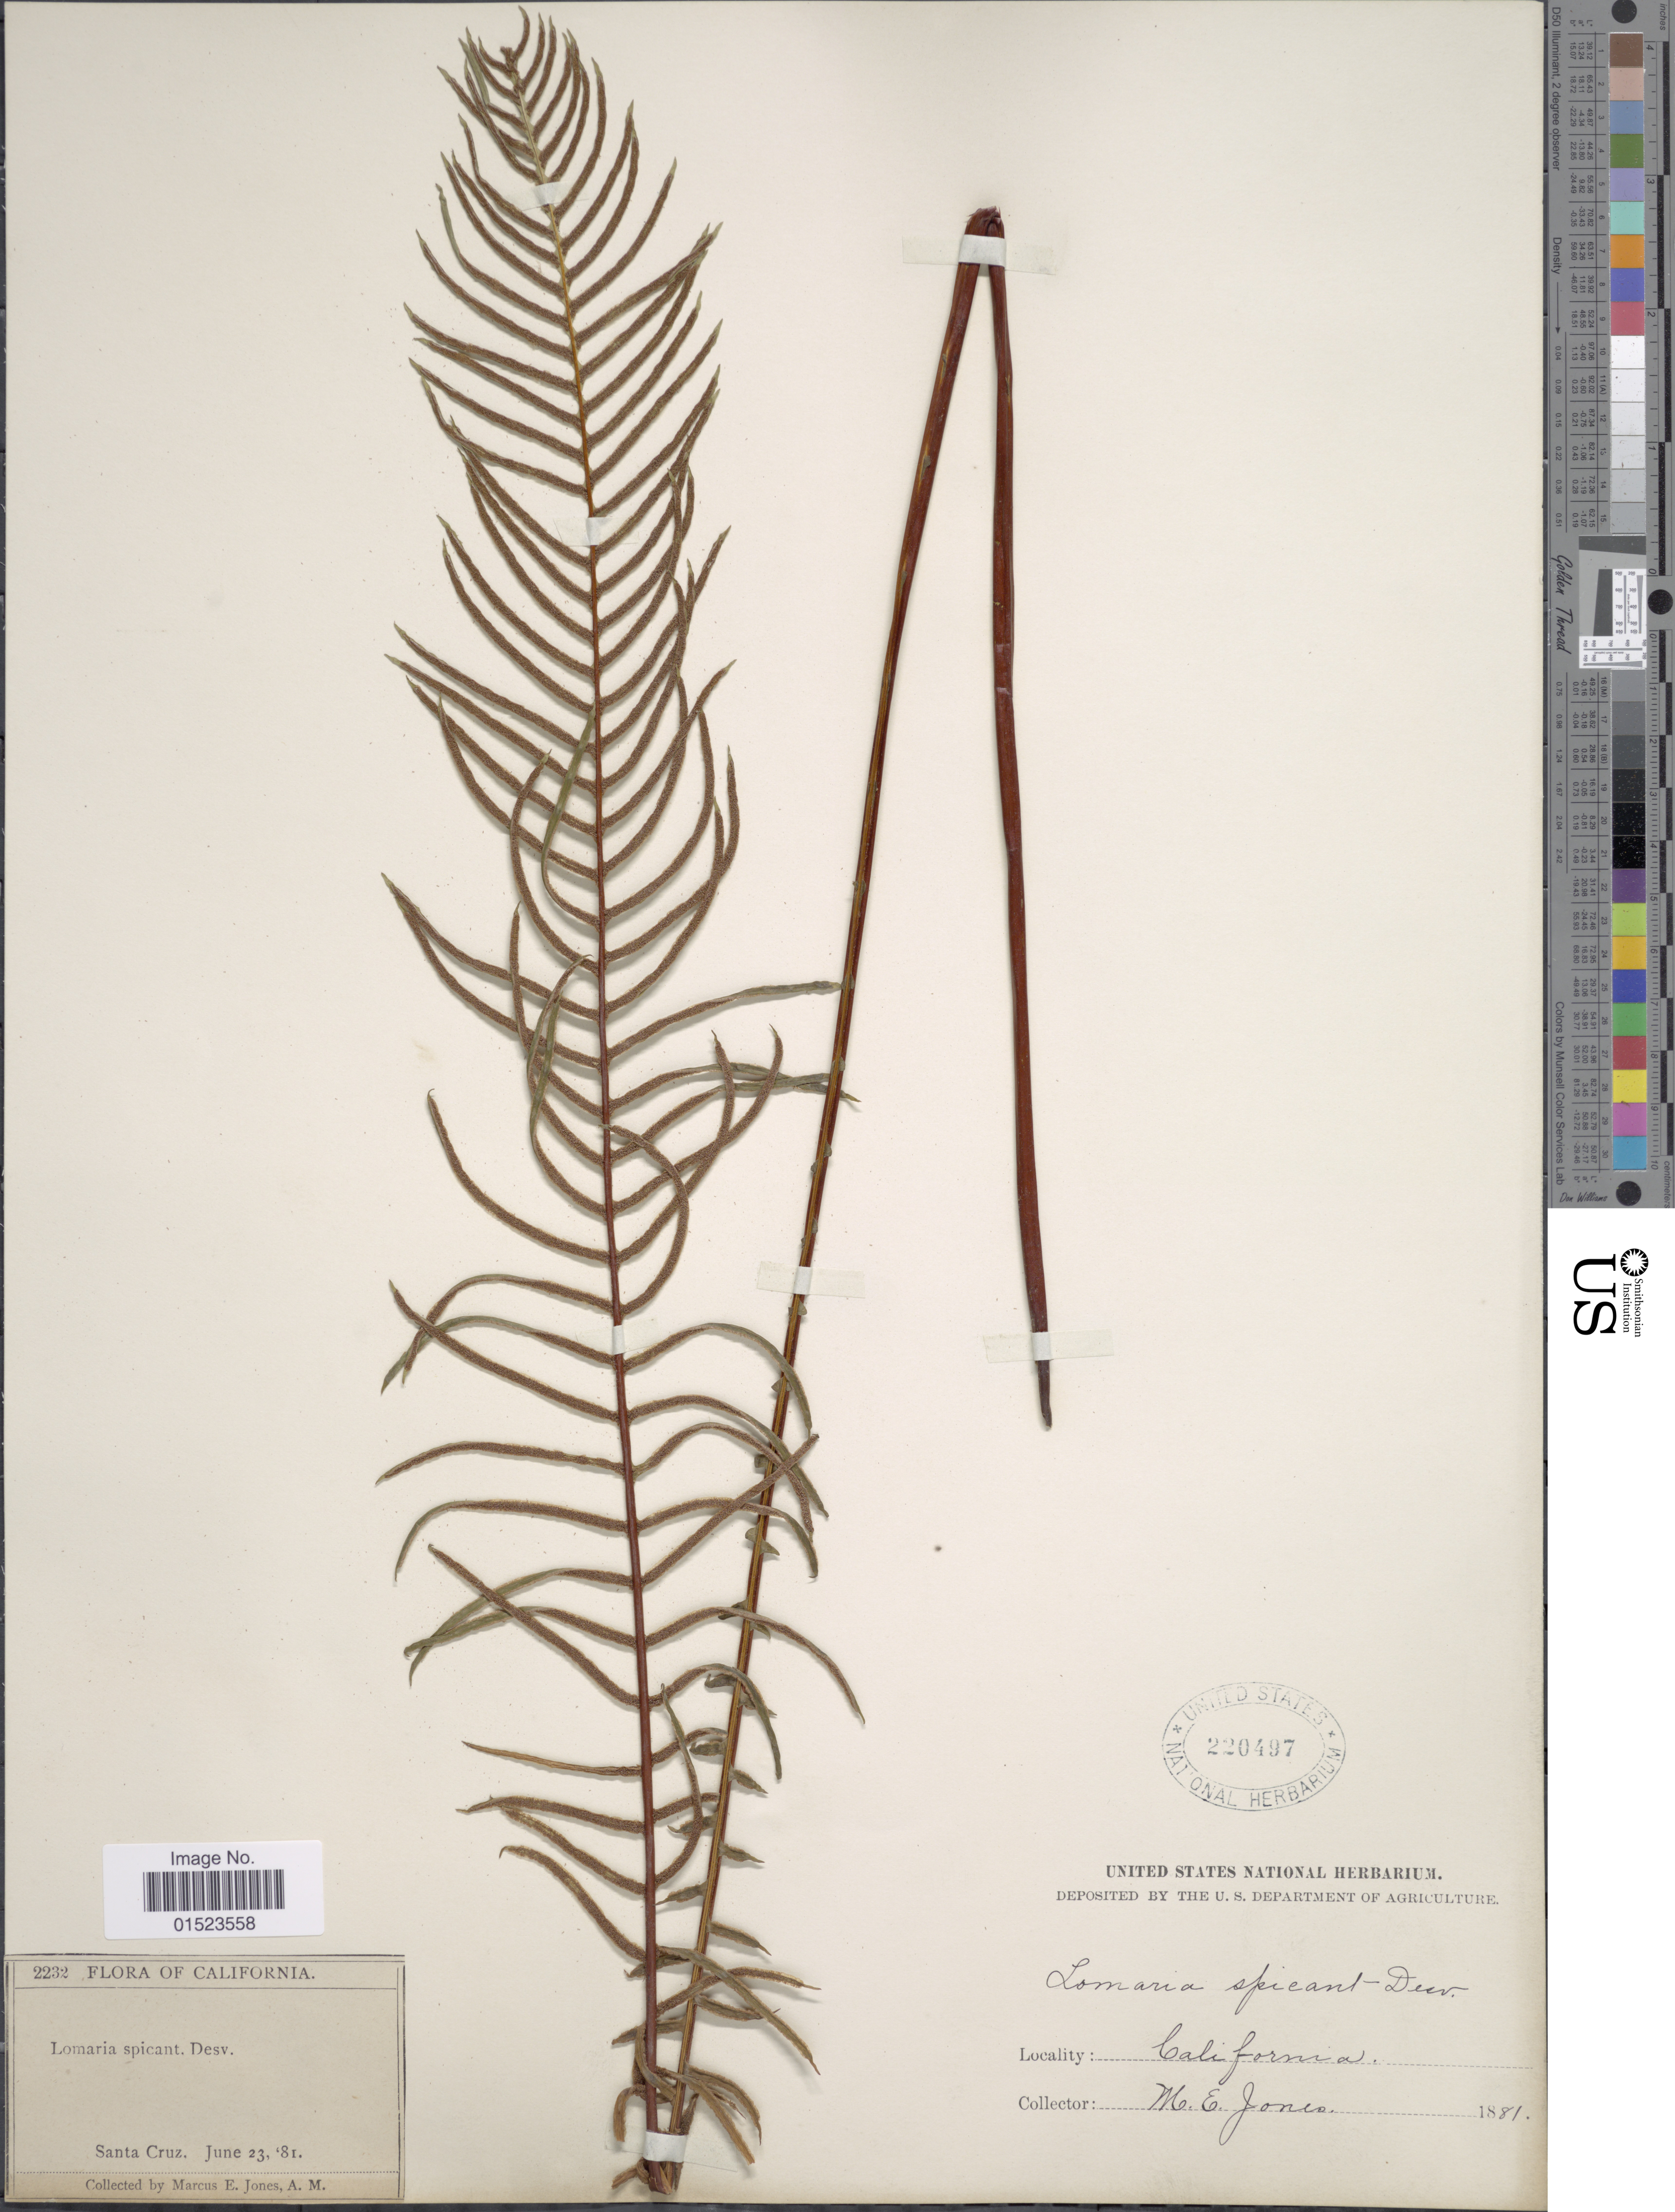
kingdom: Plantae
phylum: Tracheophyta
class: Polypodiopsida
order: Polypodiales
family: Blechnaceae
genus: Blechnum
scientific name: Blechnum spicant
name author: (L.) Sm.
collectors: M. E. Jones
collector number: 2232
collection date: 1881-06-23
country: United States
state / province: California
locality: Santa Cruz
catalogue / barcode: US 220497